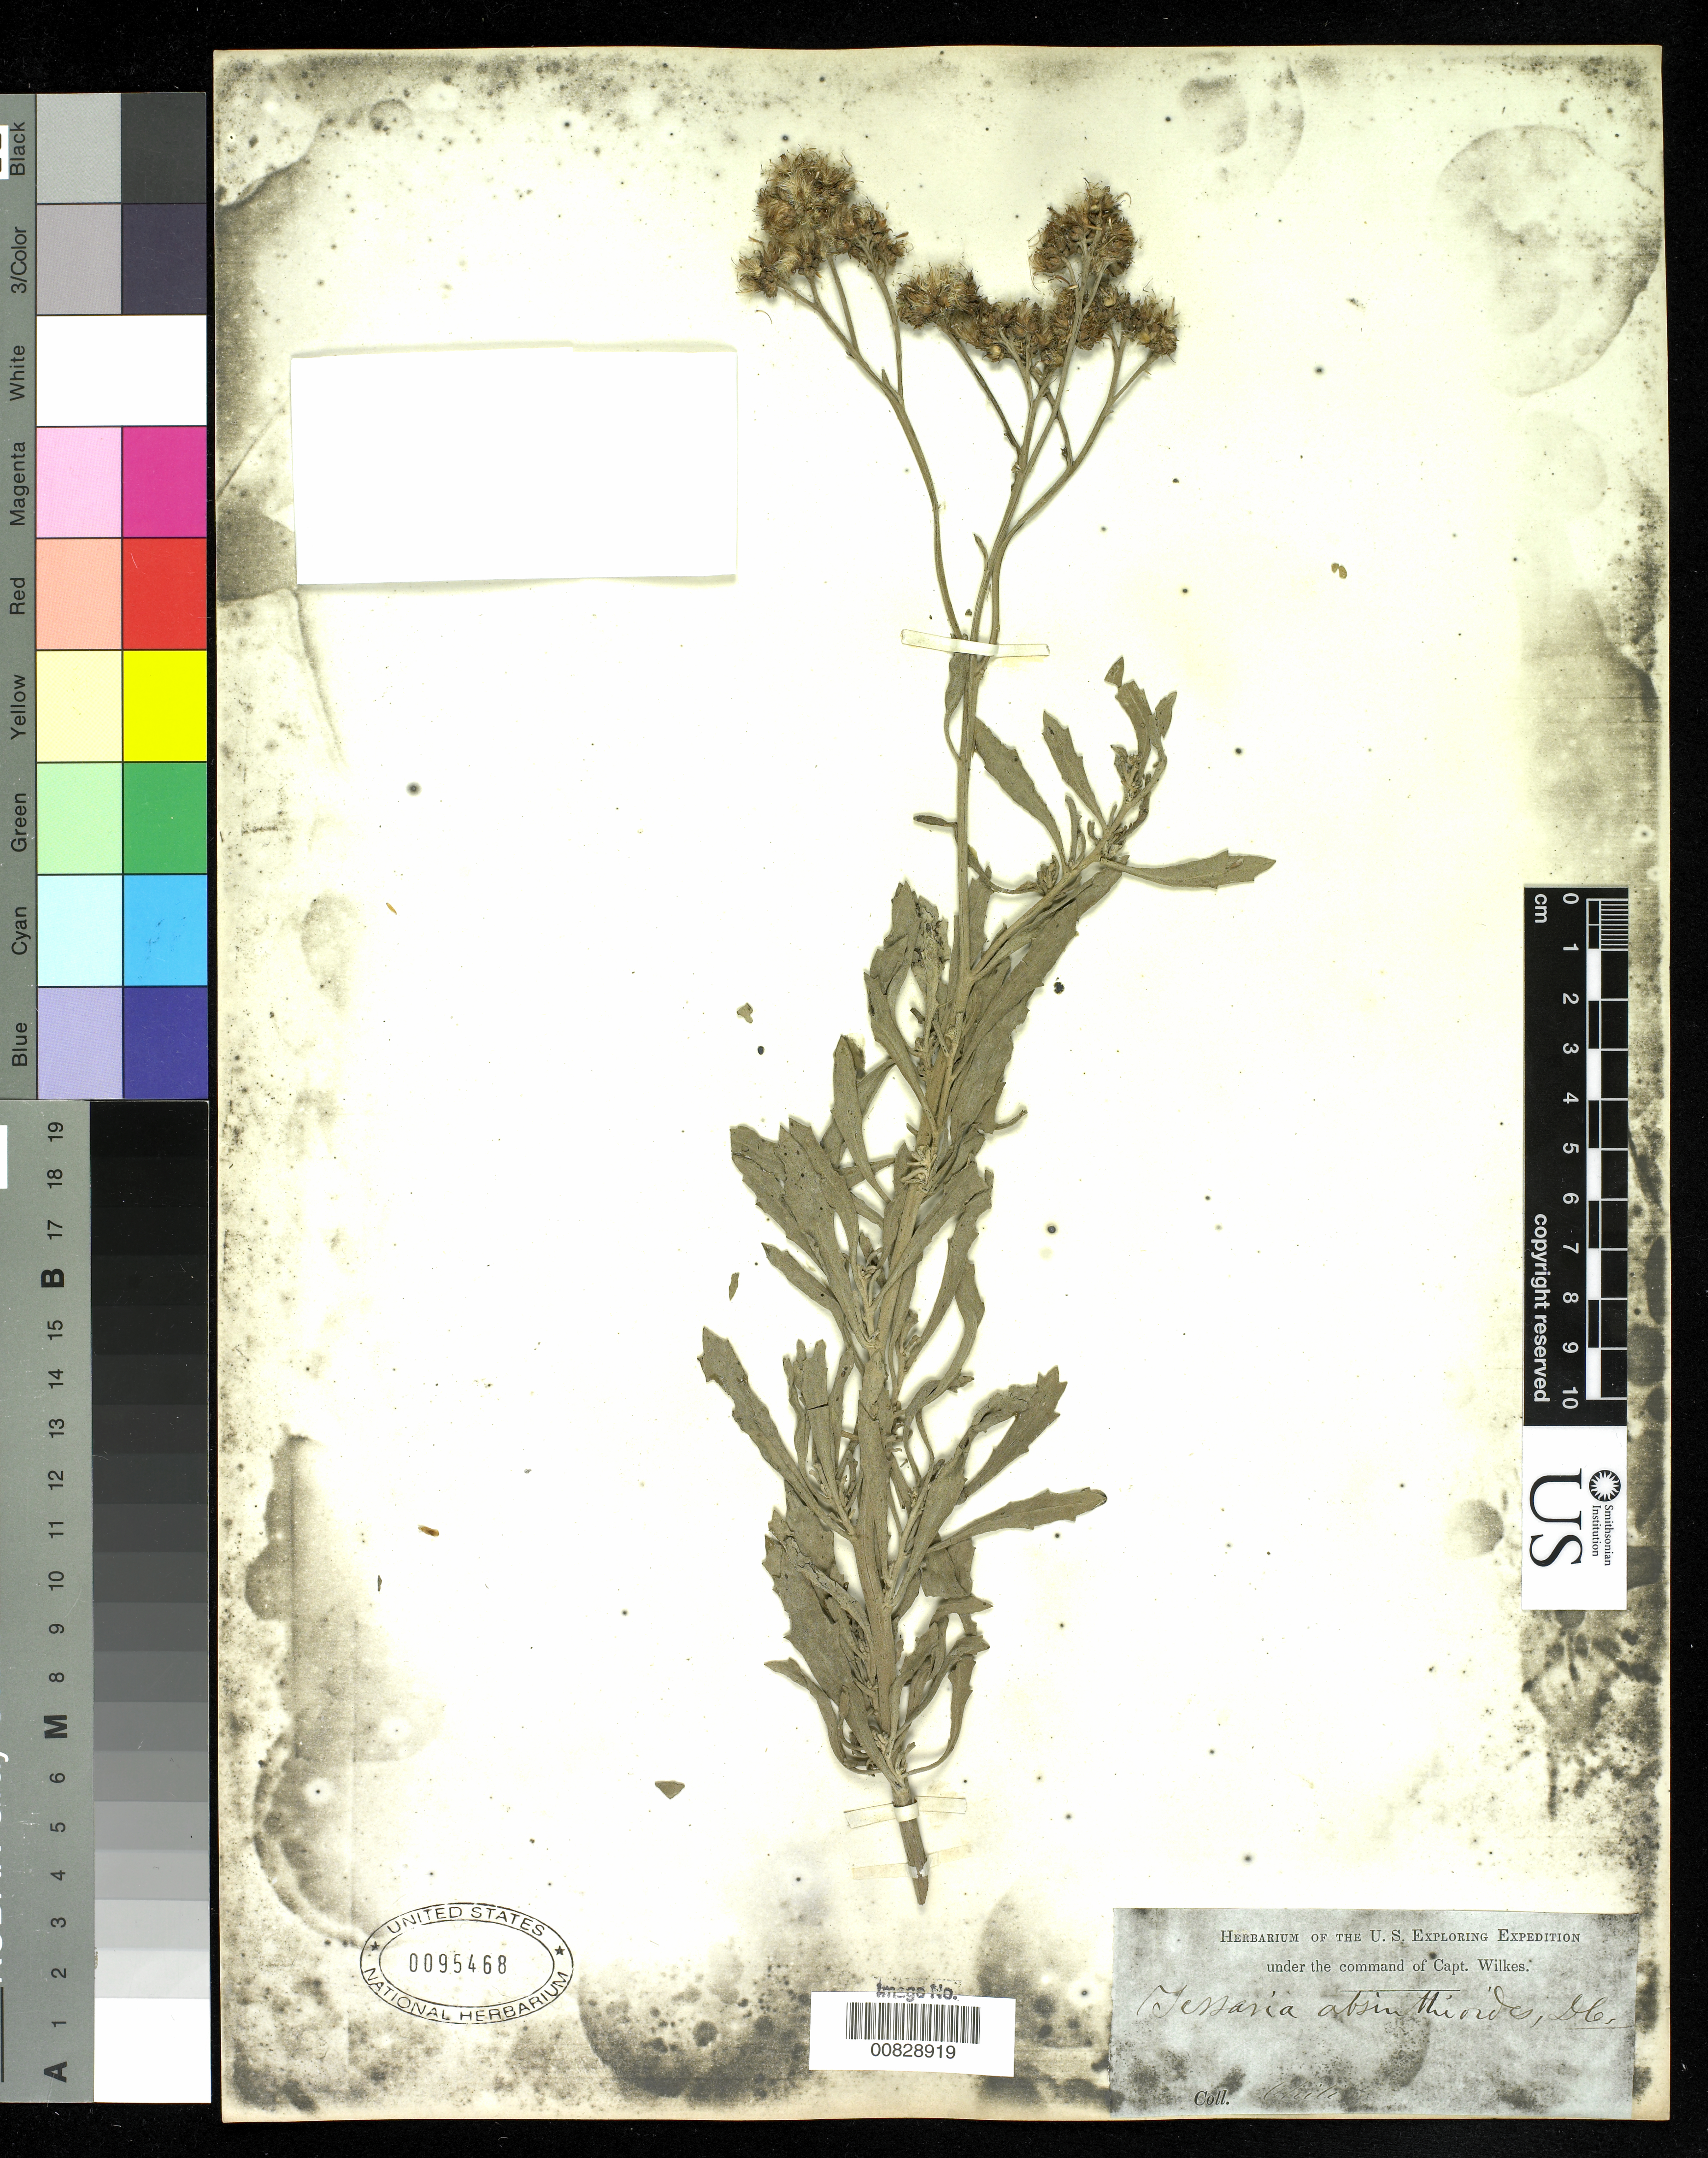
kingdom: Plantae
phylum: Tracheophyta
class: Magnoliopsida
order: Asterales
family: Asteraceae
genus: Tessaria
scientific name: Tessaria absinthioides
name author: (Hook. & Arn.) DC.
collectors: Wilkes Explor. Exped.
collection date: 1838/1842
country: Chile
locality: Chili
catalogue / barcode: US 95468